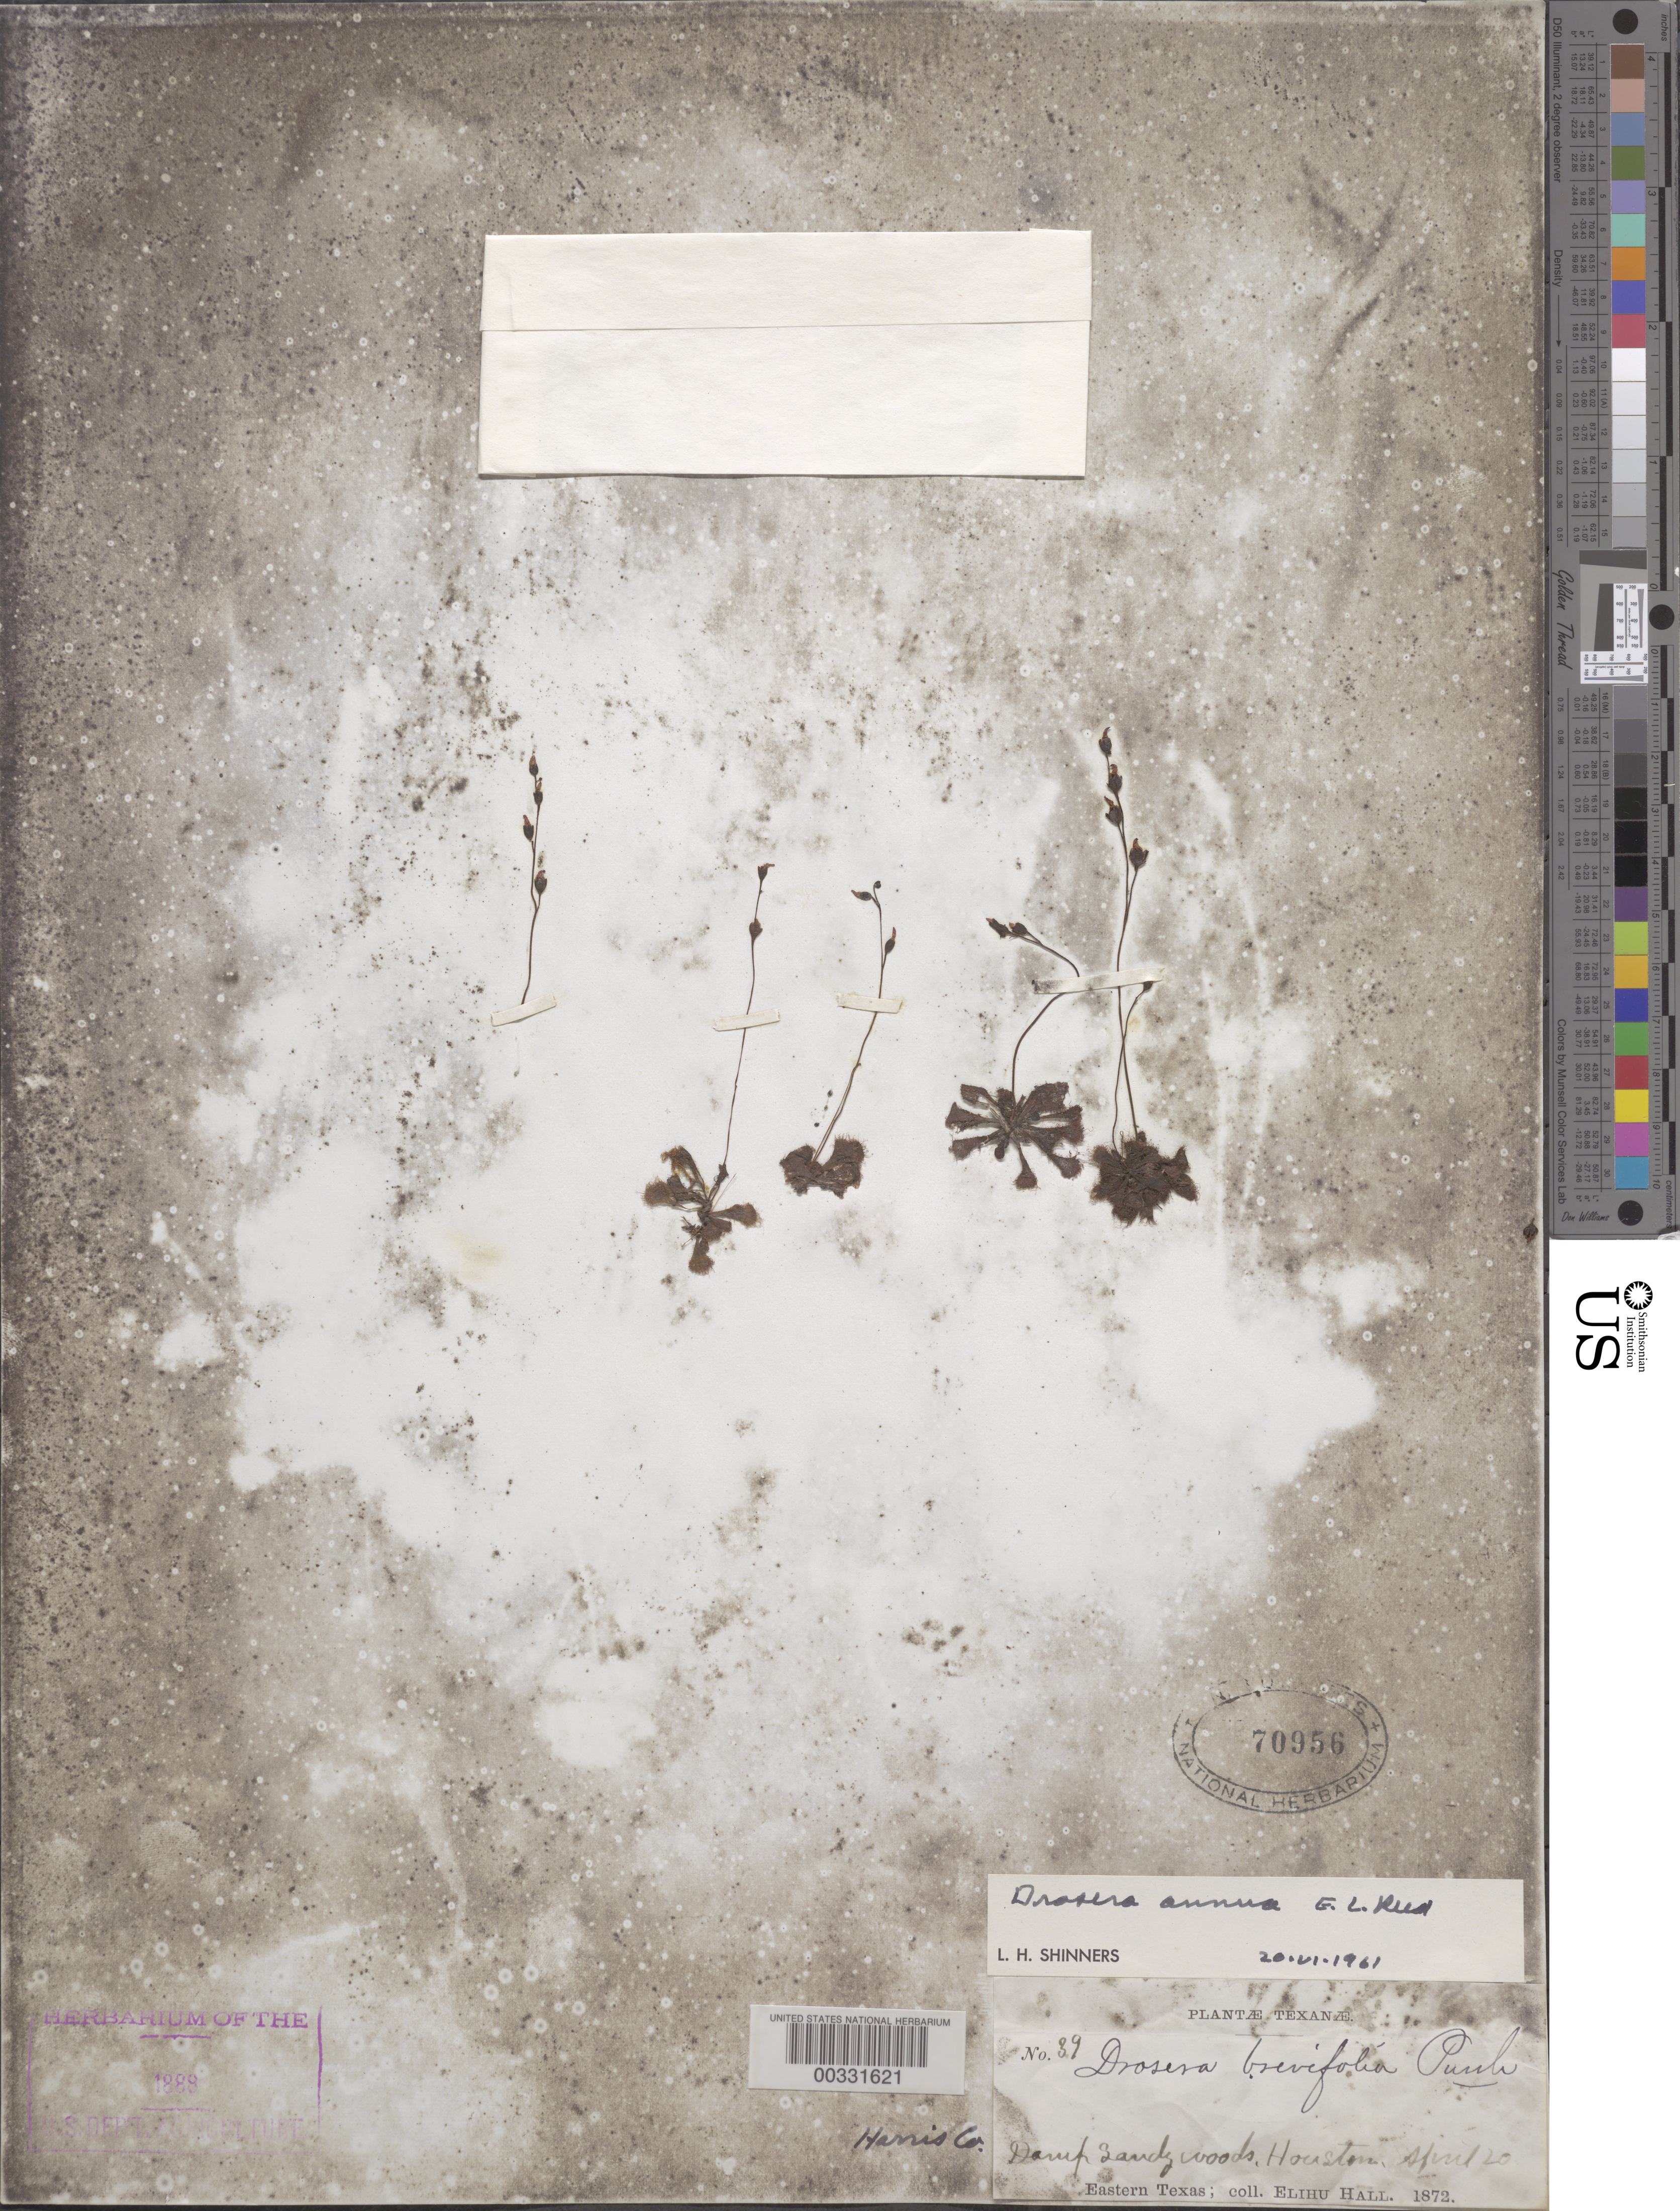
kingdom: Plantae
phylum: Tracheophyta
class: Magnoliopsida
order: Caryophyllales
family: Droseraceae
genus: Drosera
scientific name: Drosera annua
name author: E.L. Reed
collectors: E. Hall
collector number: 39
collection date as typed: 20 Apr 1872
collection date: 1872-04-20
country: United States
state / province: Texas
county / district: Harris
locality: Houston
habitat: Sandy woods.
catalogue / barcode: US 70956